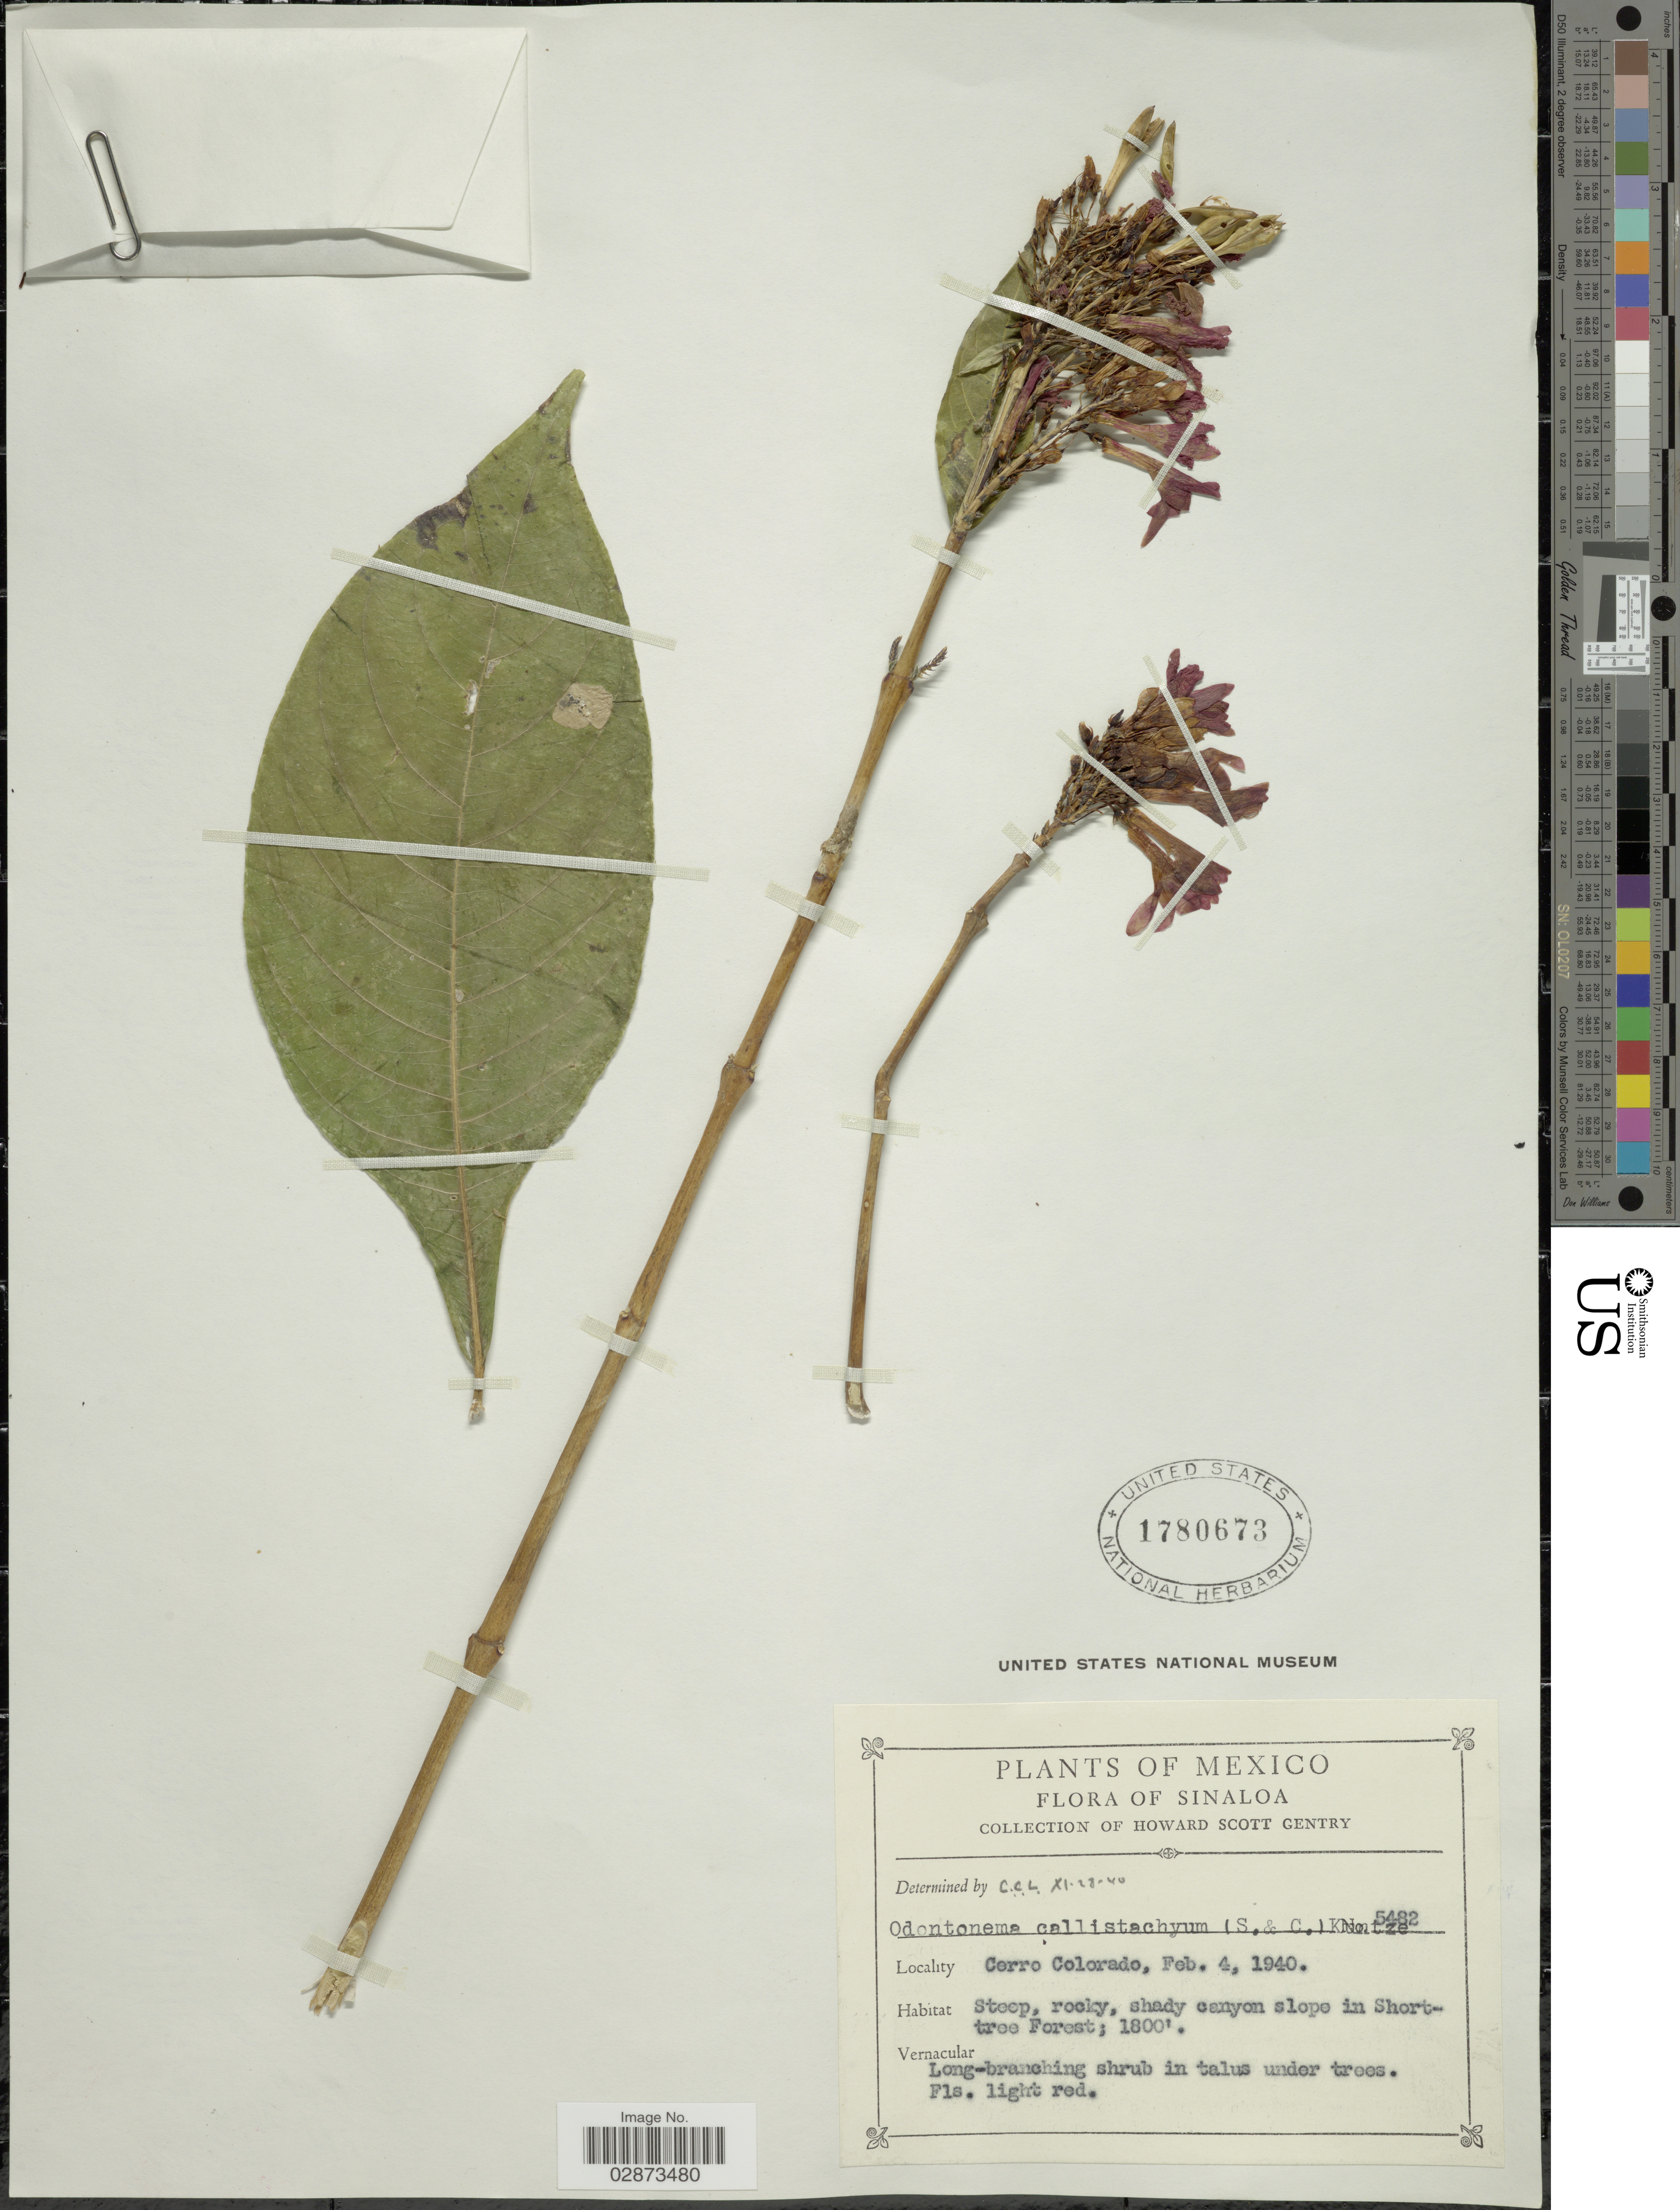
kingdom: Plantae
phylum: Tracheophyta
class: Magnoliopsida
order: Lamiales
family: Acanthaceae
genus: Odontonema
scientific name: Odontonema glaberrimum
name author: (M.E. Jones) V.M. Baum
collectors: H. S. Gentry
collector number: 5482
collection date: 1940-02-04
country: Mexico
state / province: Sinaloa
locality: Cerro Colorado.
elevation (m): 549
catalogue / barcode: US 1780673